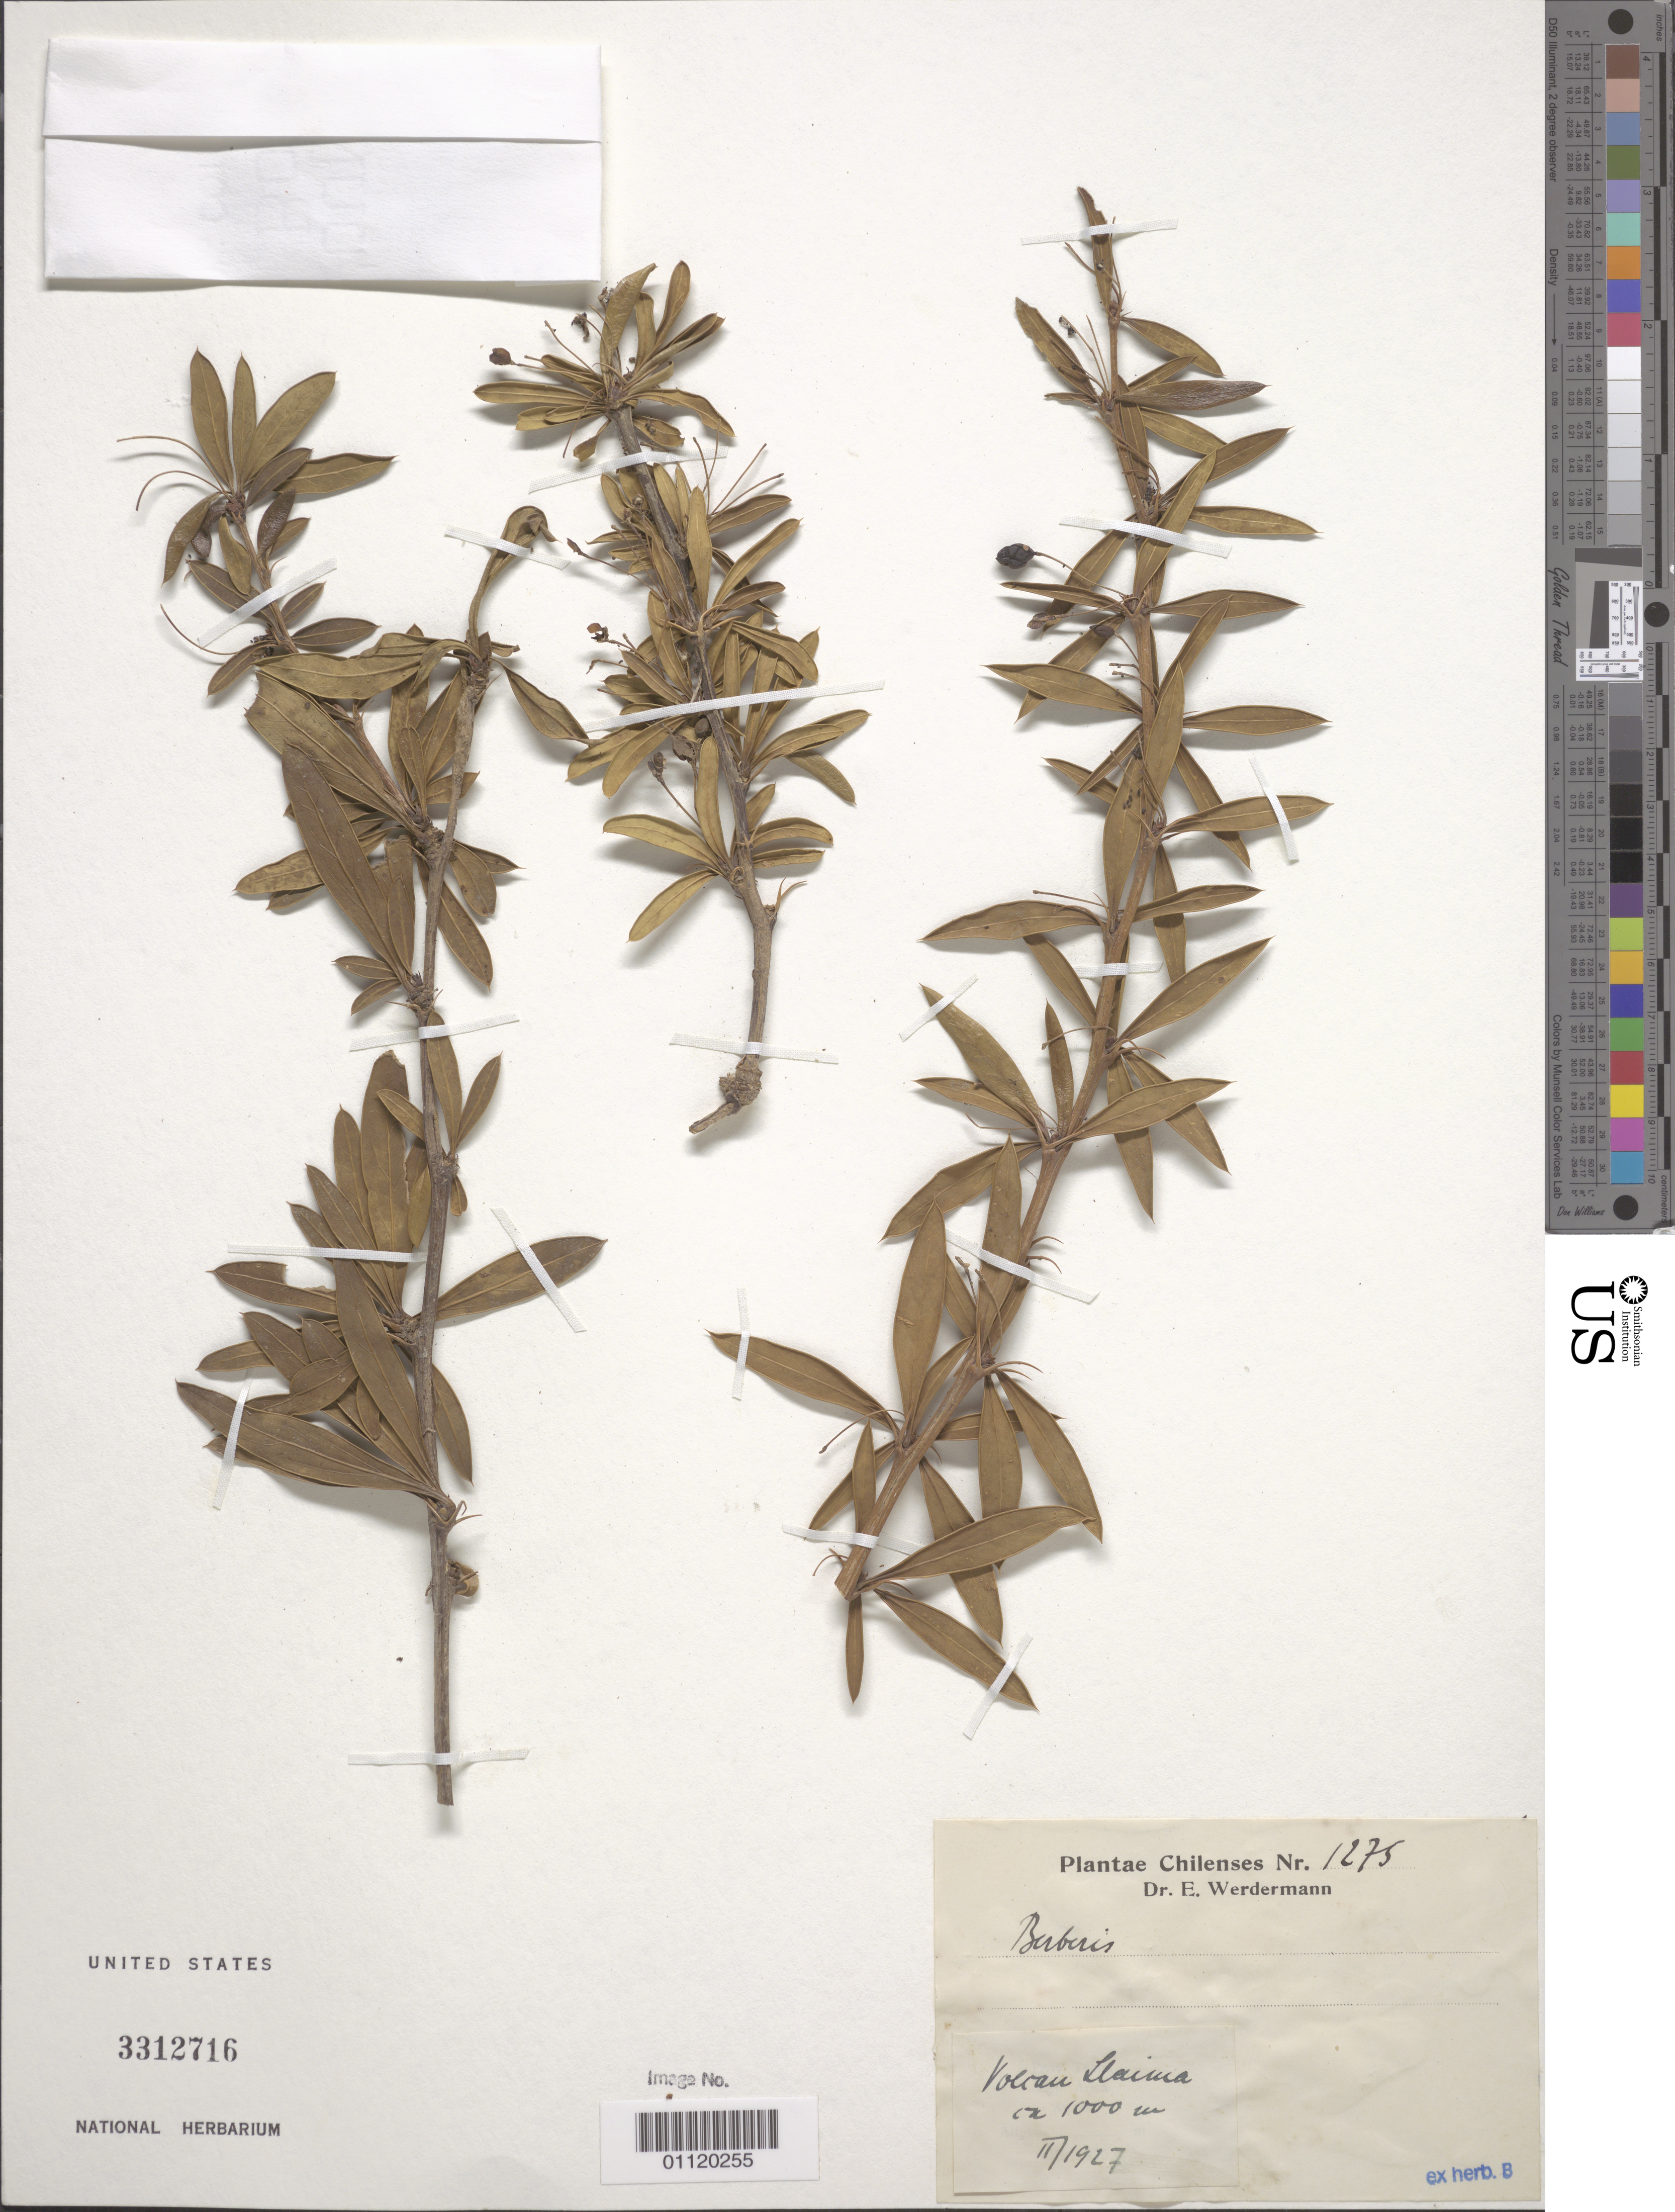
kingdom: Plantae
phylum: Tracheophyta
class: Magnoliopsida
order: Ranunculales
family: Berberidaceae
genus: Berberis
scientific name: Berberis sp.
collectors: E. Wedermann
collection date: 1927-02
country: Chile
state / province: Araucanía (IX)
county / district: Cautin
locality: Llaima Volcano.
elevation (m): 1000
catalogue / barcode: US 3312716